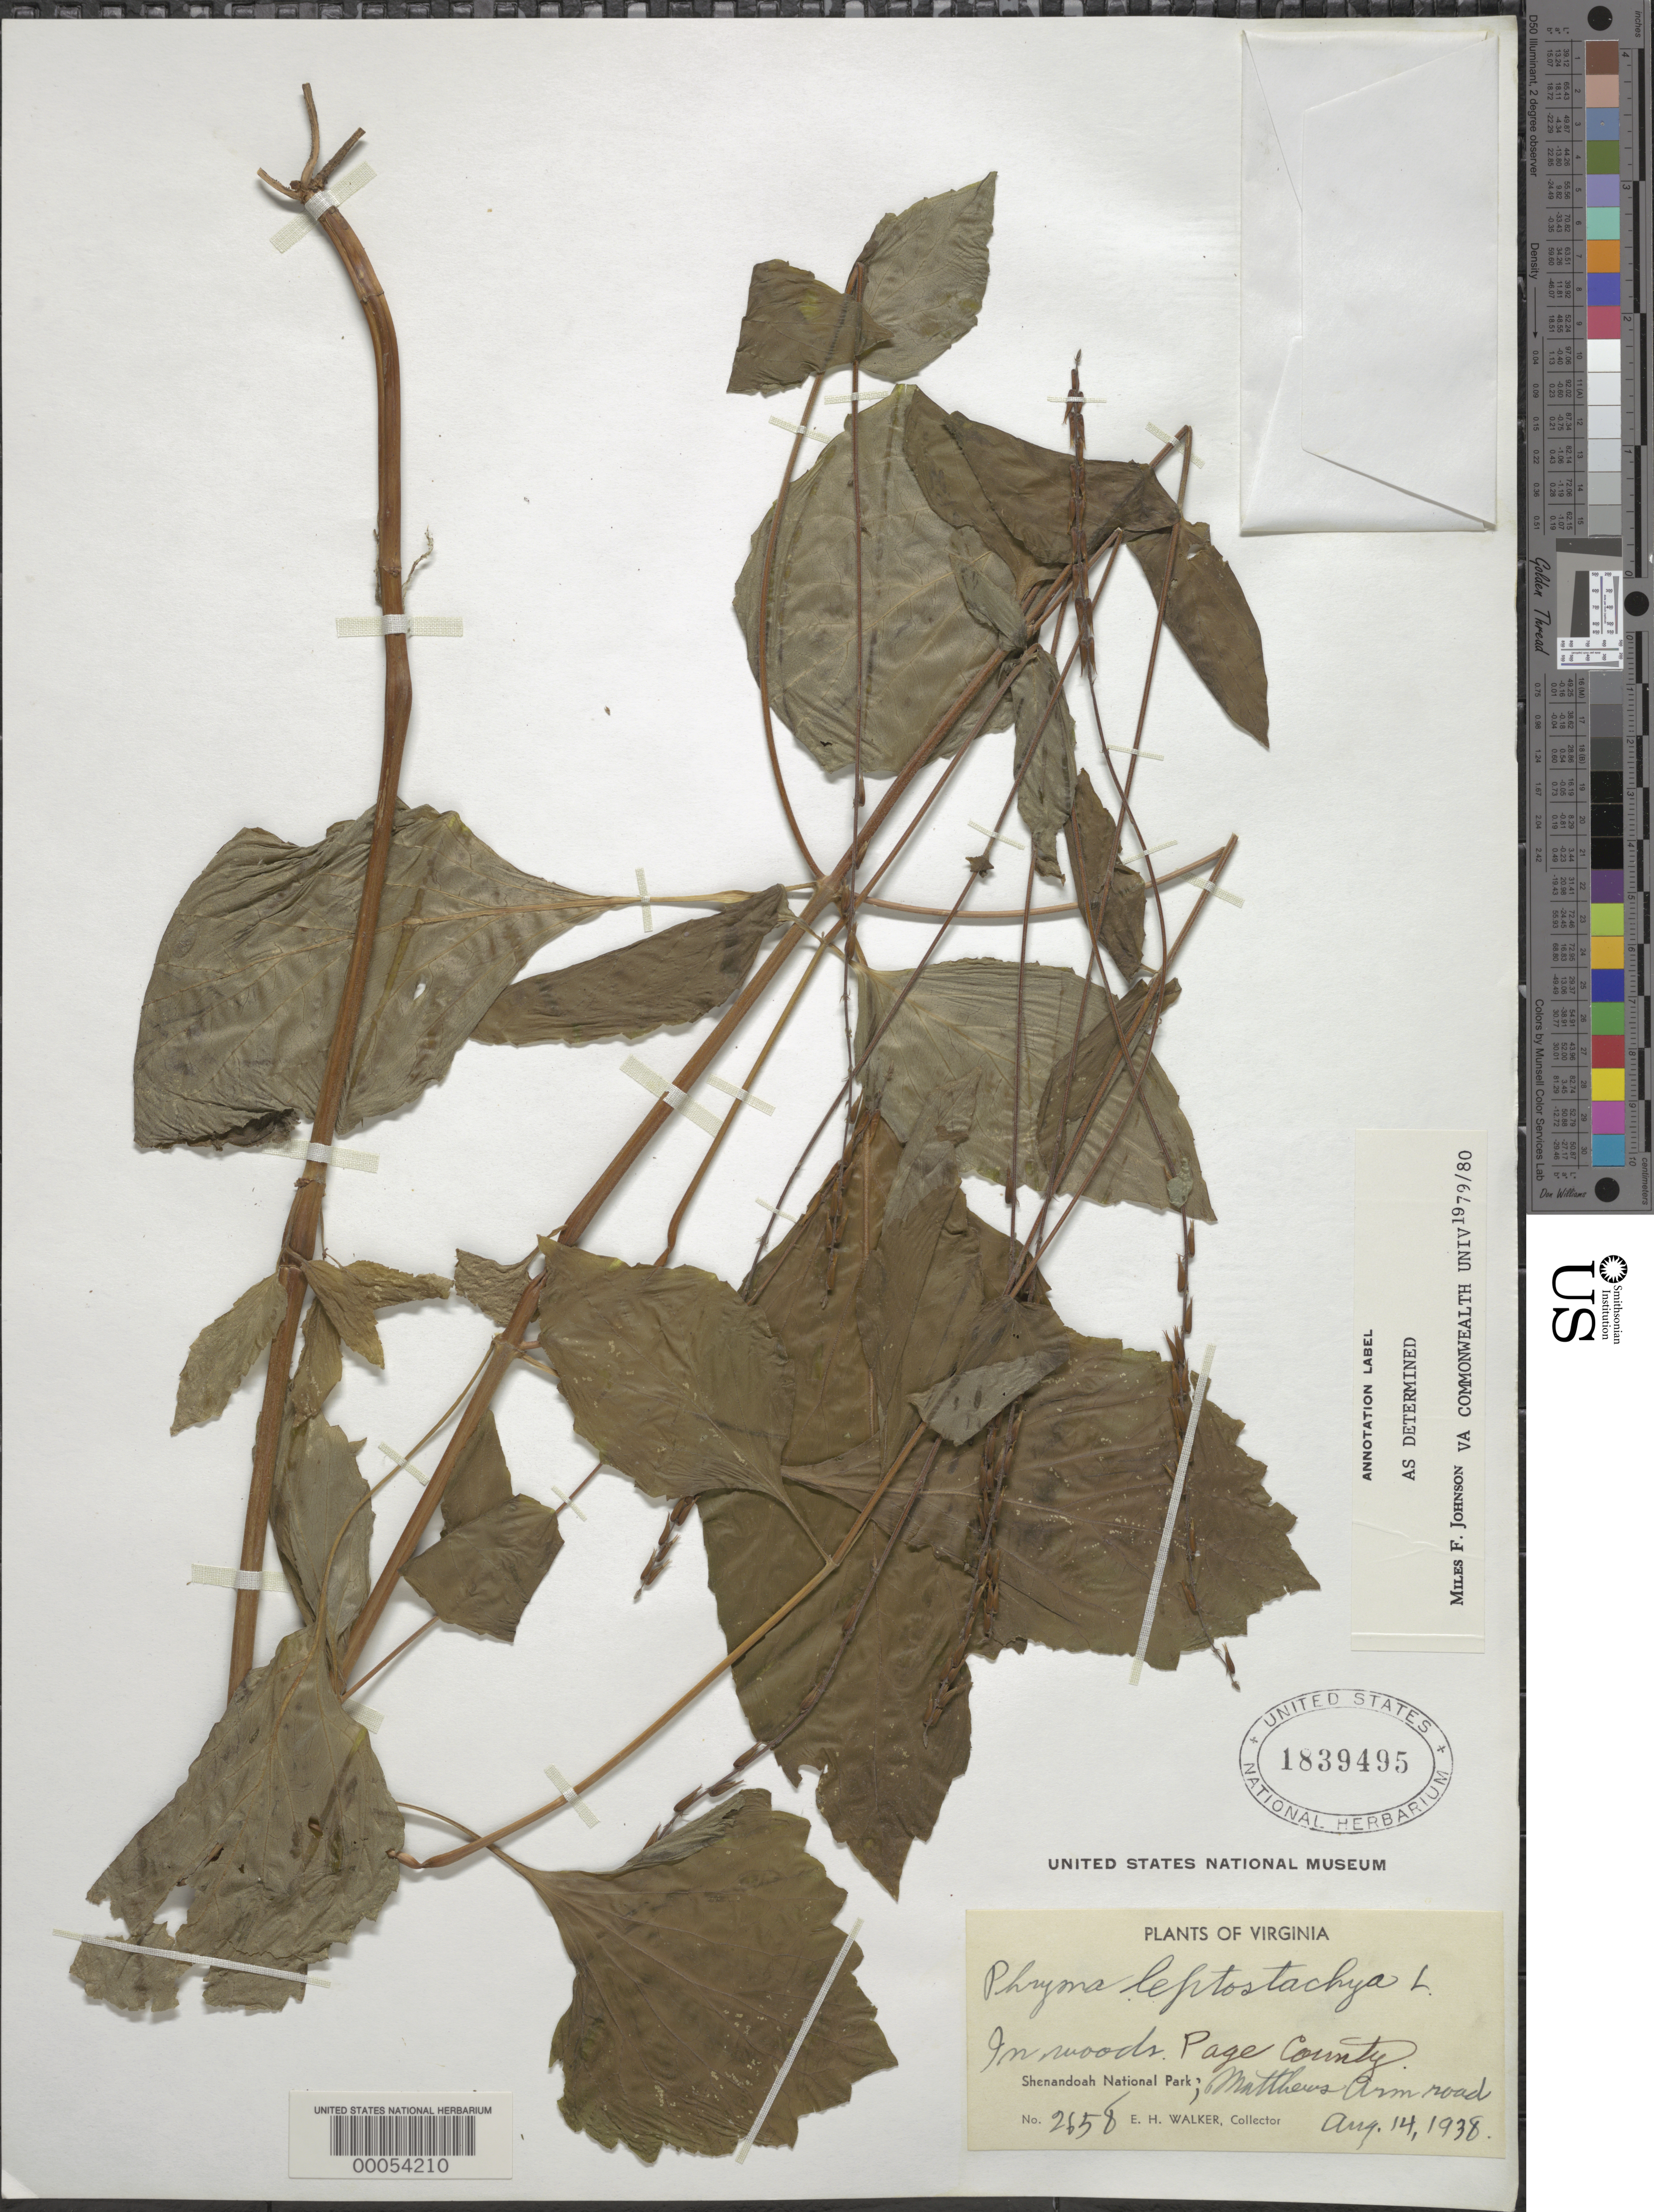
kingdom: Plantae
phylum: Tracheophyta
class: Magnoliopsida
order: Lamiales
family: Phrymaceae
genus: Phryma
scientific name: Phryma leptostachya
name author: L.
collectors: E. H. Walker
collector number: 2658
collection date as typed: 14 Aug 1938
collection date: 1938-08-14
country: United States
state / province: Virginia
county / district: Page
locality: Matthews Arm Road, Shenandoah National Park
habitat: In woods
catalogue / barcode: US 1839495